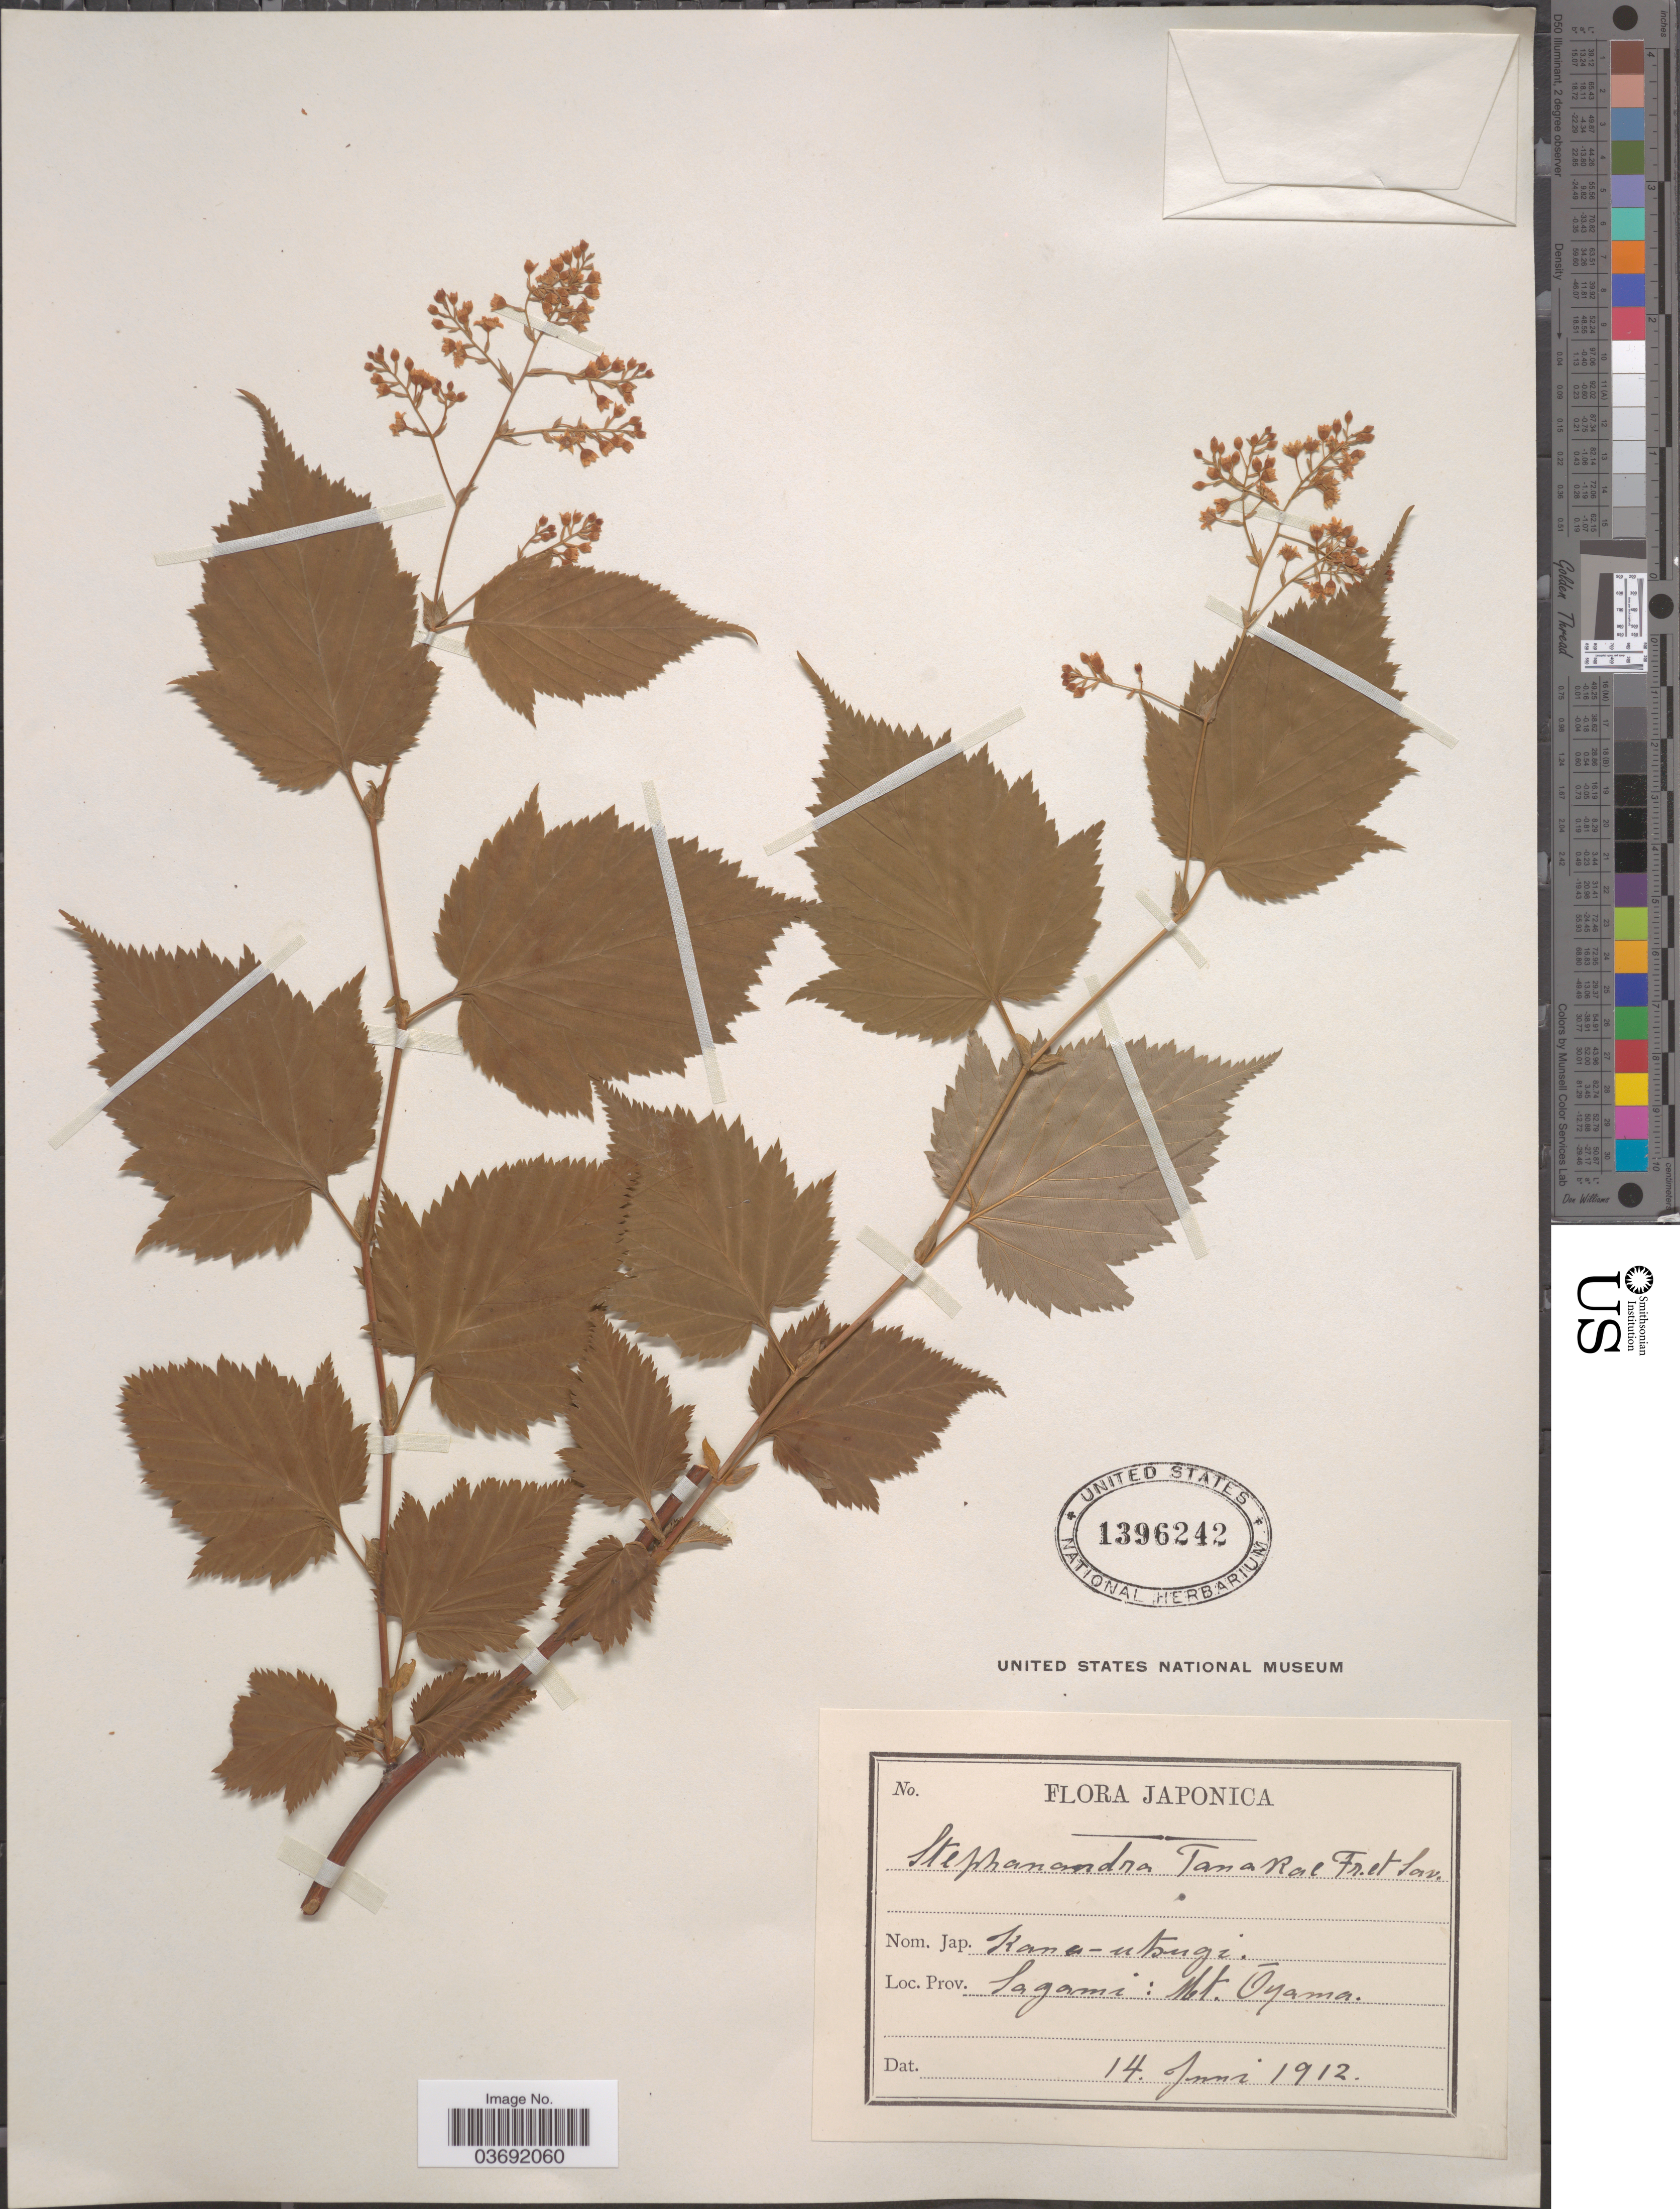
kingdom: Plantae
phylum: Tracheophyta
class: Magnoliopsida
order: Rosales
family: Rosaceae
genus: Neillia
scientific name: Neillia tanakae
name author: (Franch. & Sav.) Franch. & Sav. ex S.H. Oh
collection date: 1912-06-14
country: Japan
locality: Sagami: Mt. Ōyama.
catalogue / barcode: US 1396242